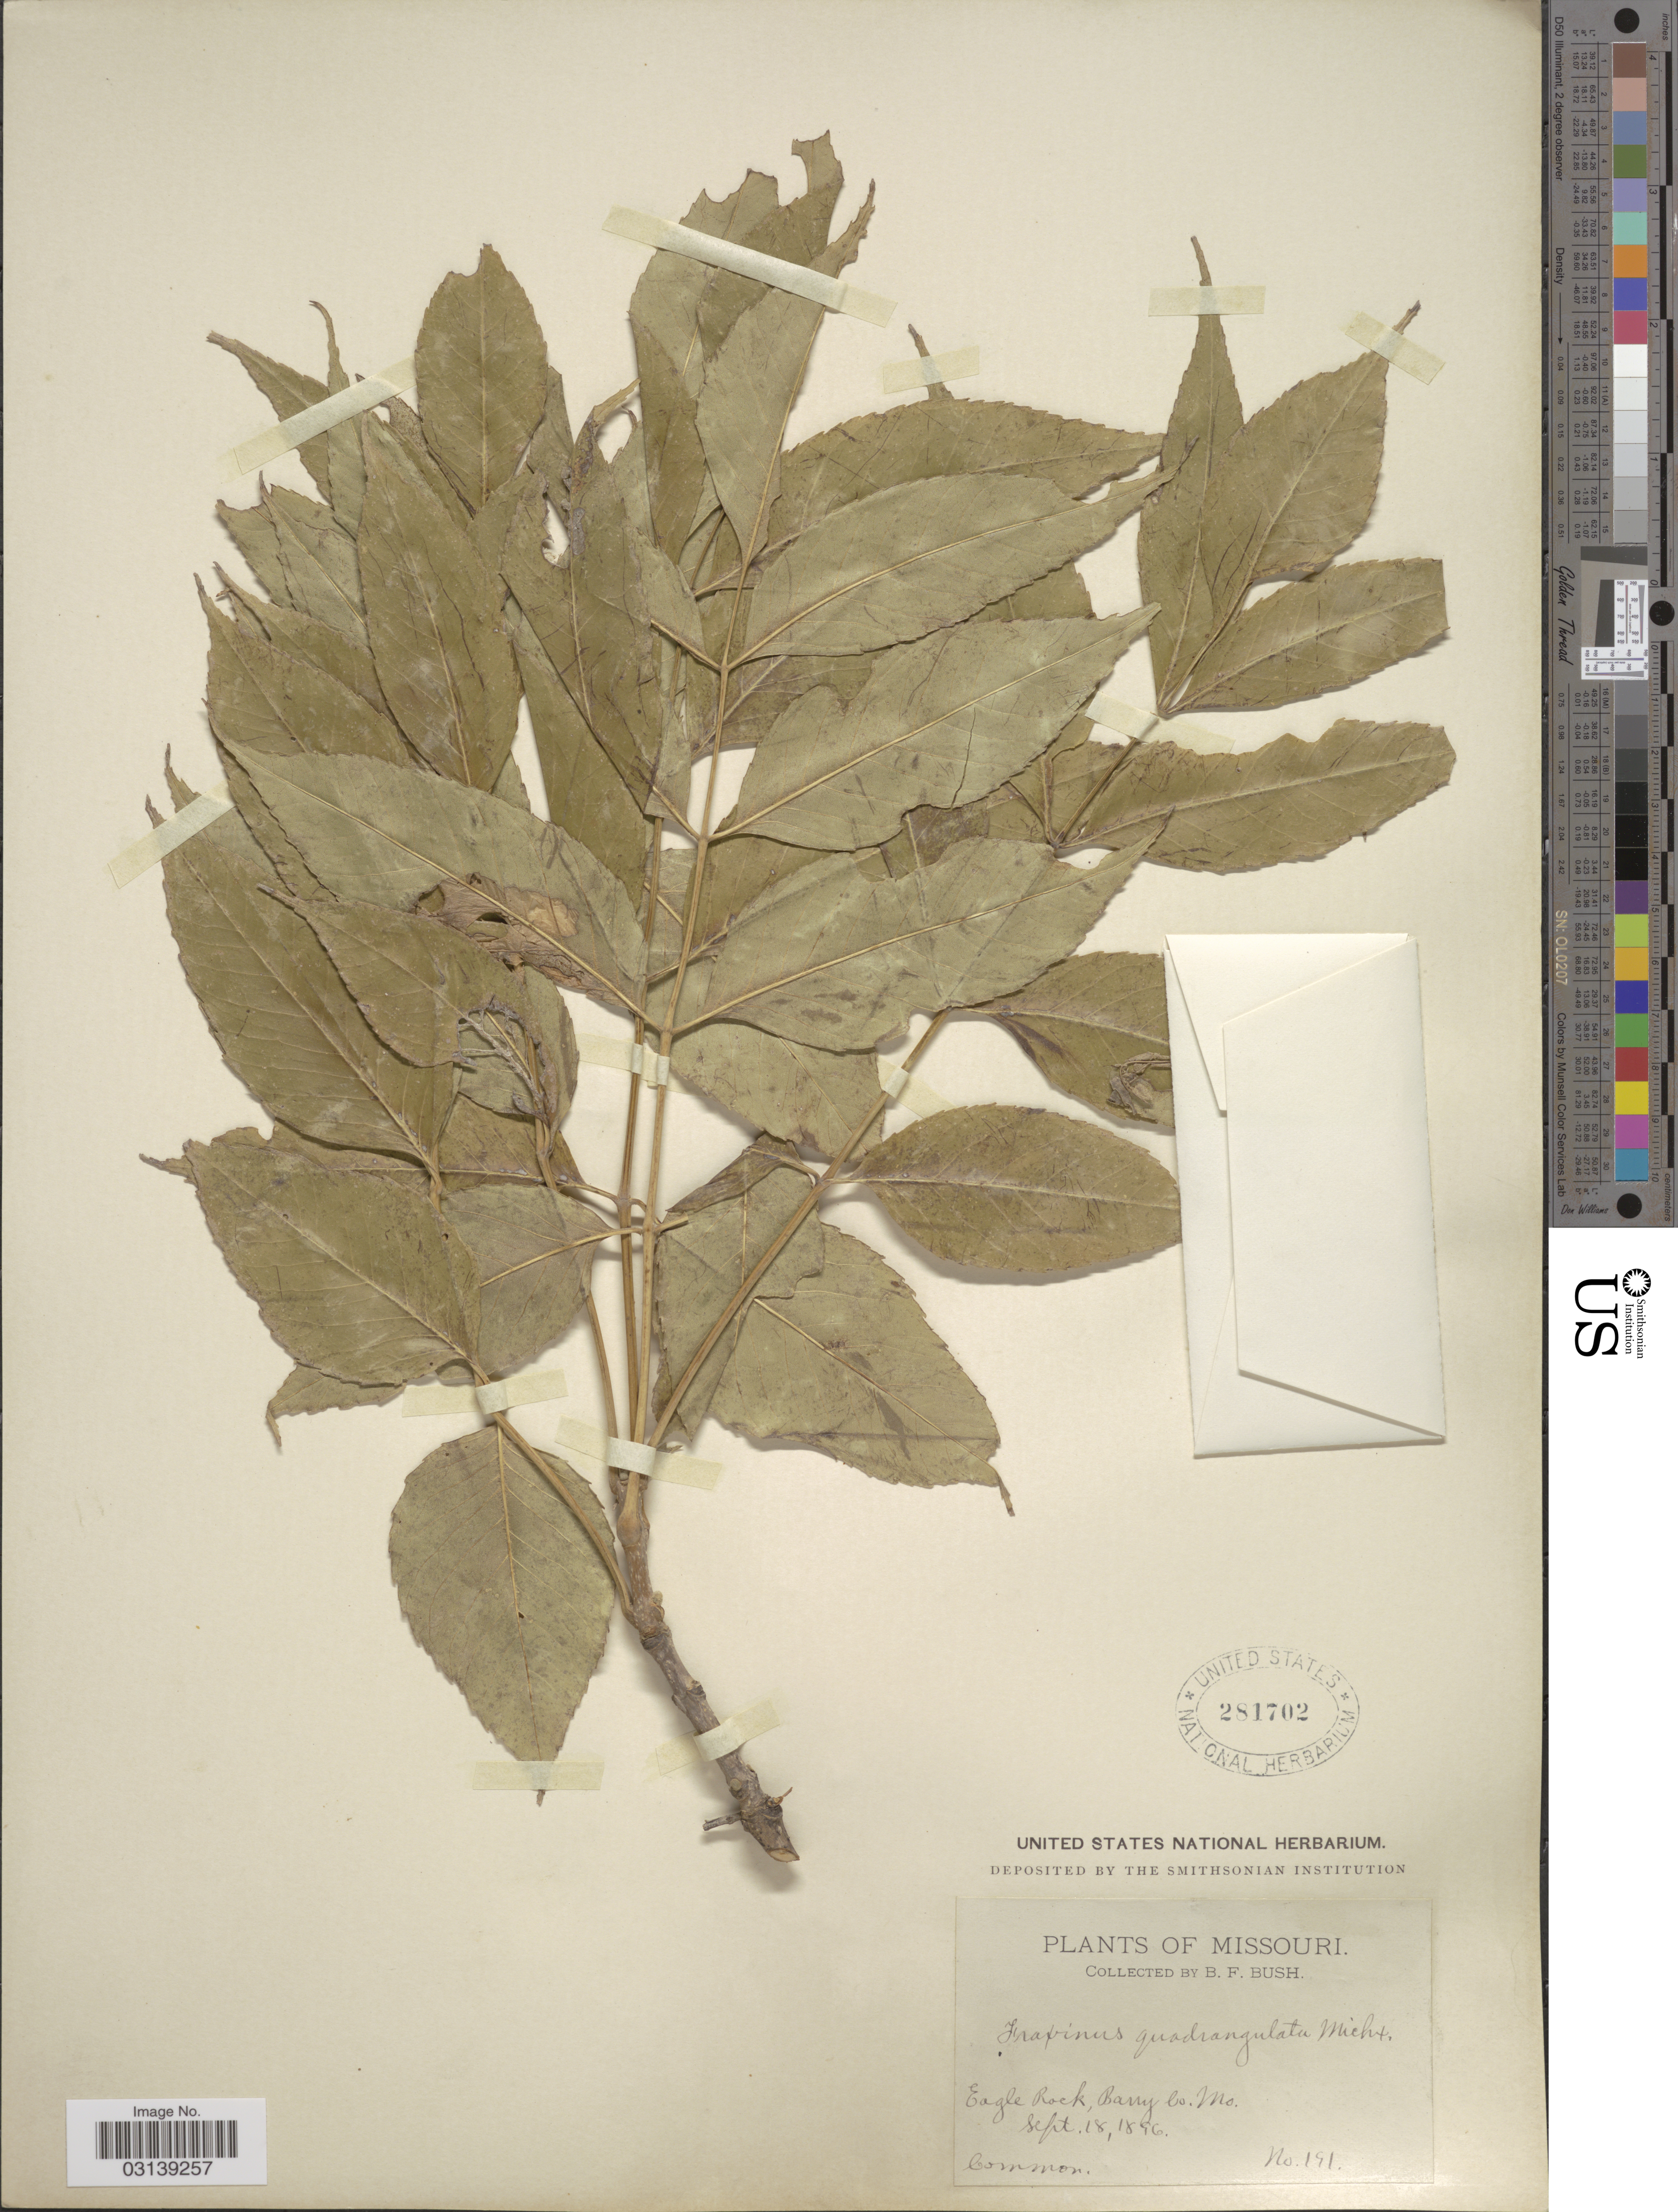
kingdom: Plantae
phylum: Tracheophyta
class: Magnoliopsida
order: Lamiales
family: Oleaceae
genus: Fraxinus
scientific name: Fraxinus quadrangulata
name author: Michx.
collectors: B. F. Bush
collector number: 191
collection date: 1896-09-18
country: United States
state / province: Missouri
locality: Eagle Rock, Bany Co.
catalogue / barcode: US 281702